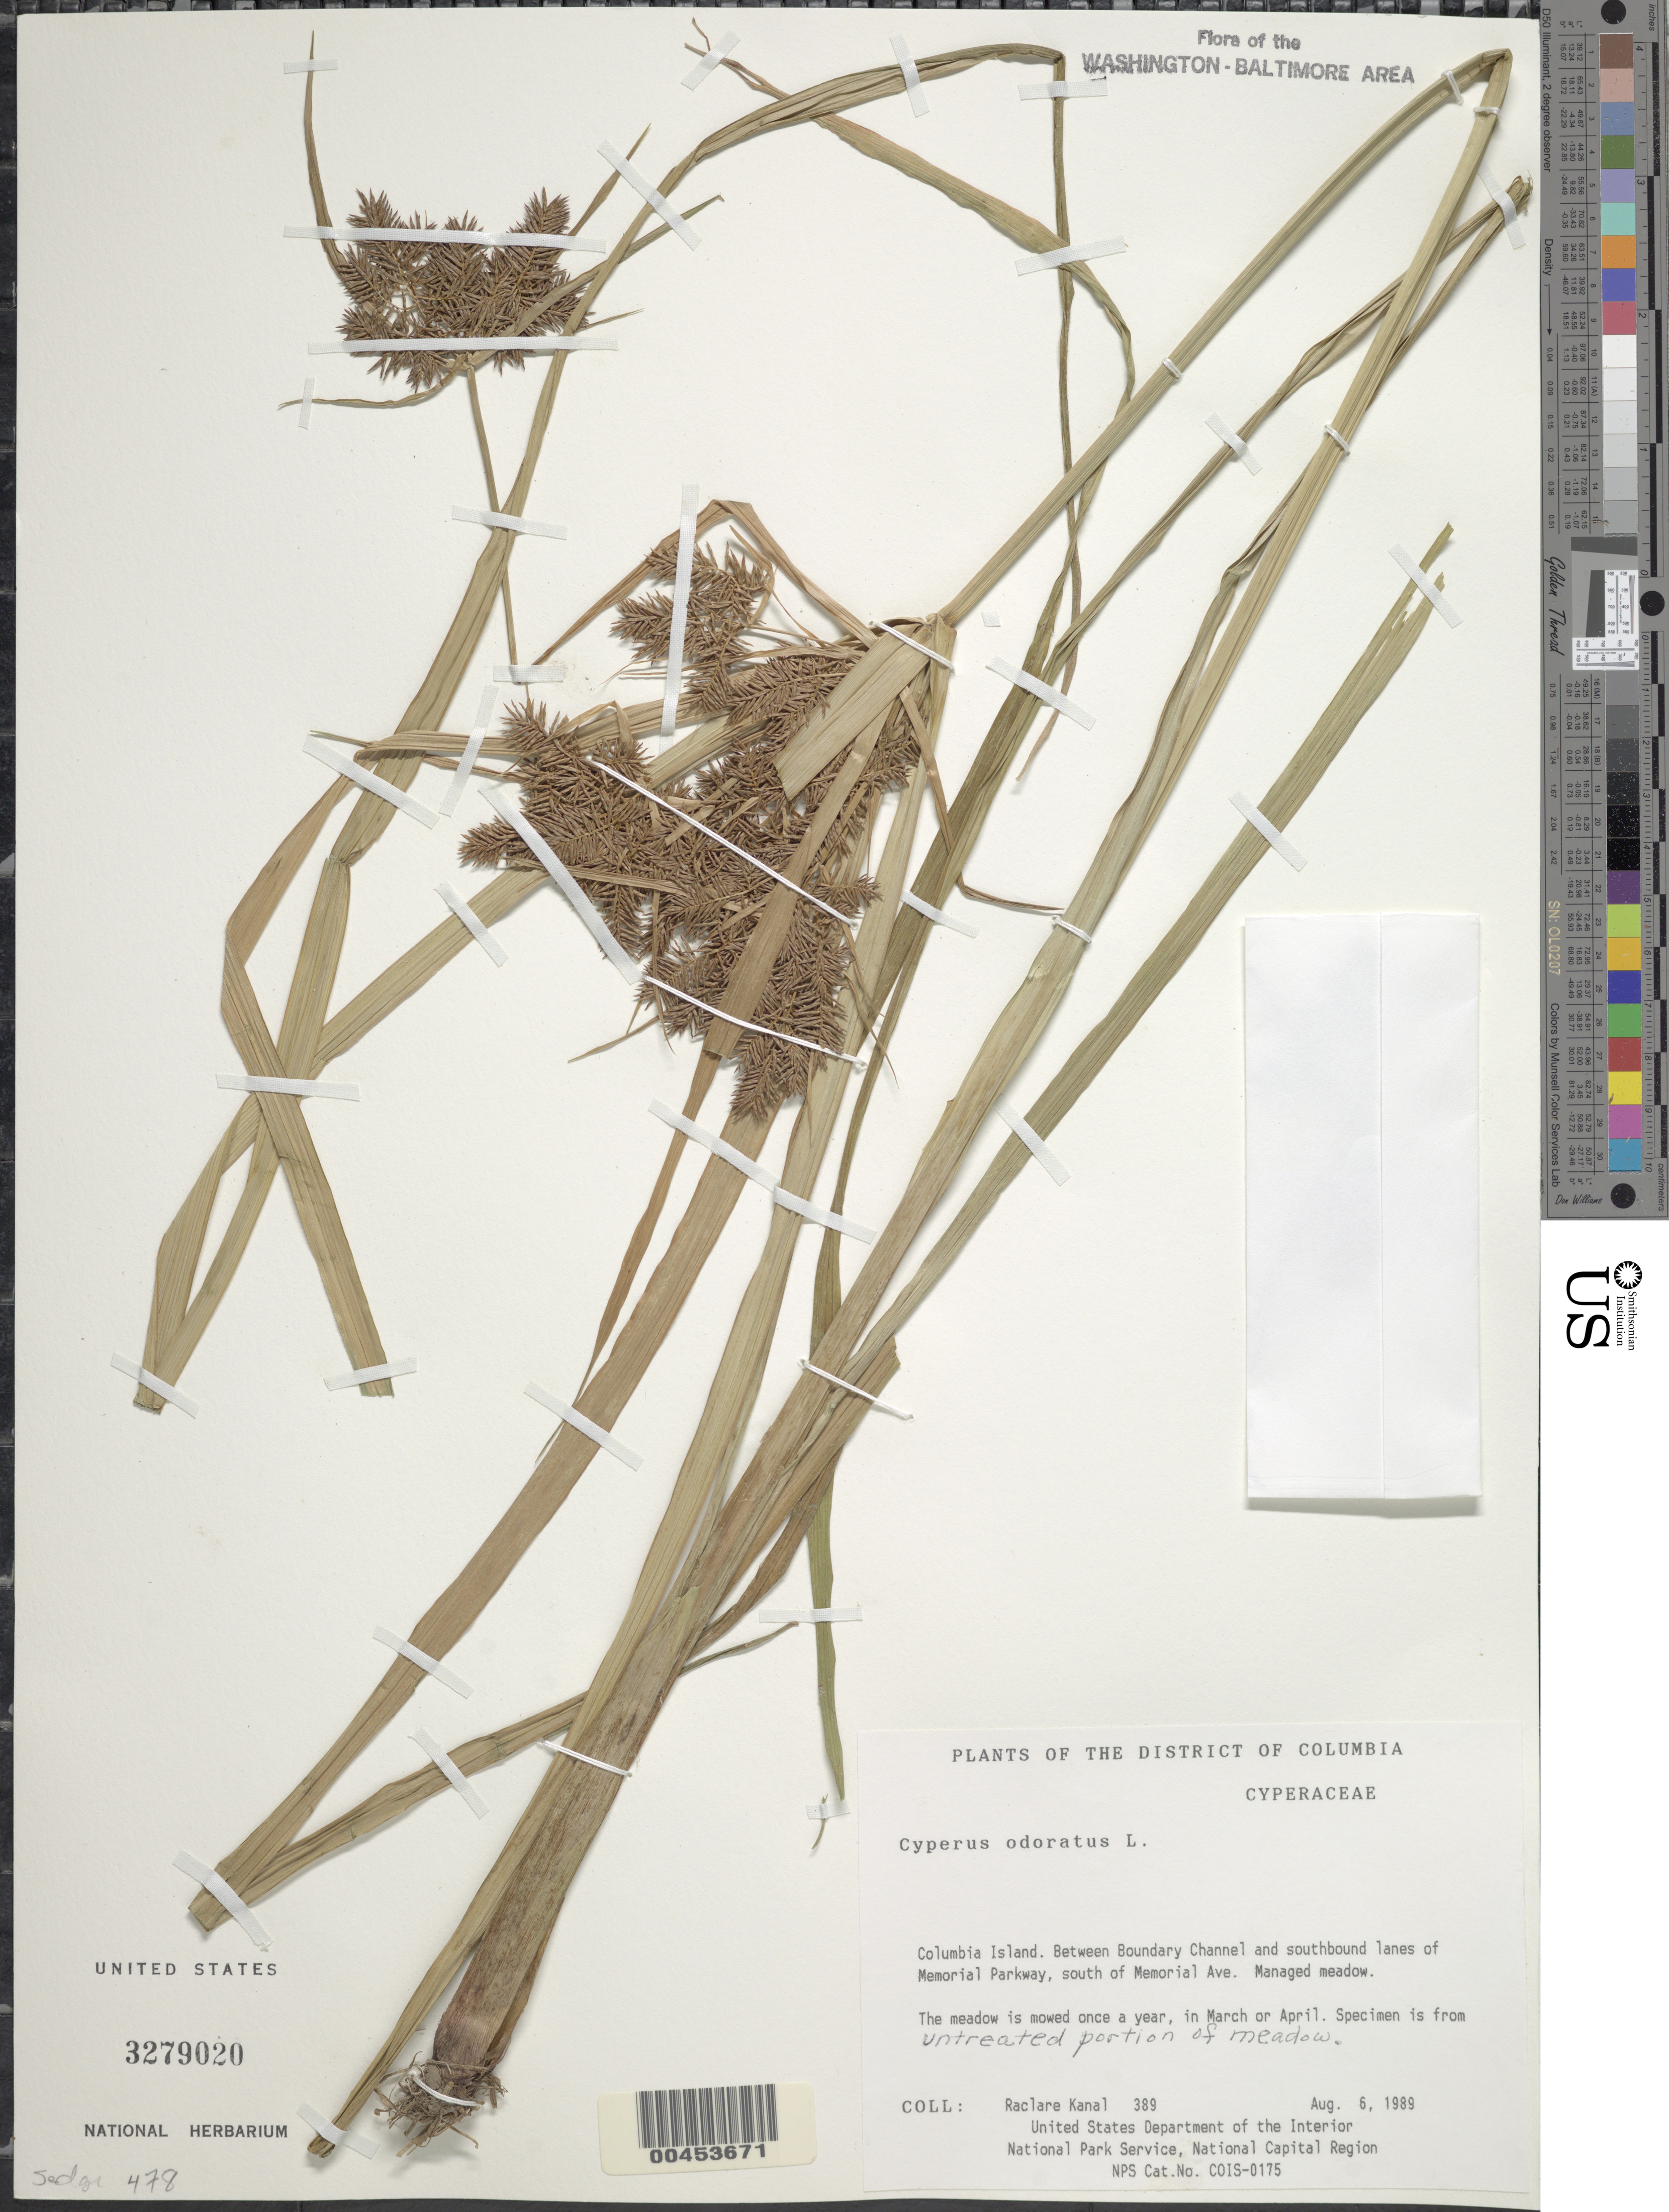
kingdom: Plantae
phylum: Tracheophyta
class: Liliopsida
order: Poales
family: Cyperaceae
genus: Cyperus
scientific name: Cyperus odoratus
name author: L.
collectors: R. Kanal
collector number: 389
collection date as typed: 06 Aug 1989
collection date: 1989-08-06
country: United States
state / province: District of Columbia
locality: Columbia Island, between Boundary Channel and Southbound Lanes of Memorial Parkway, S of Memorial Ave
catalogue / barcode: US 3279020